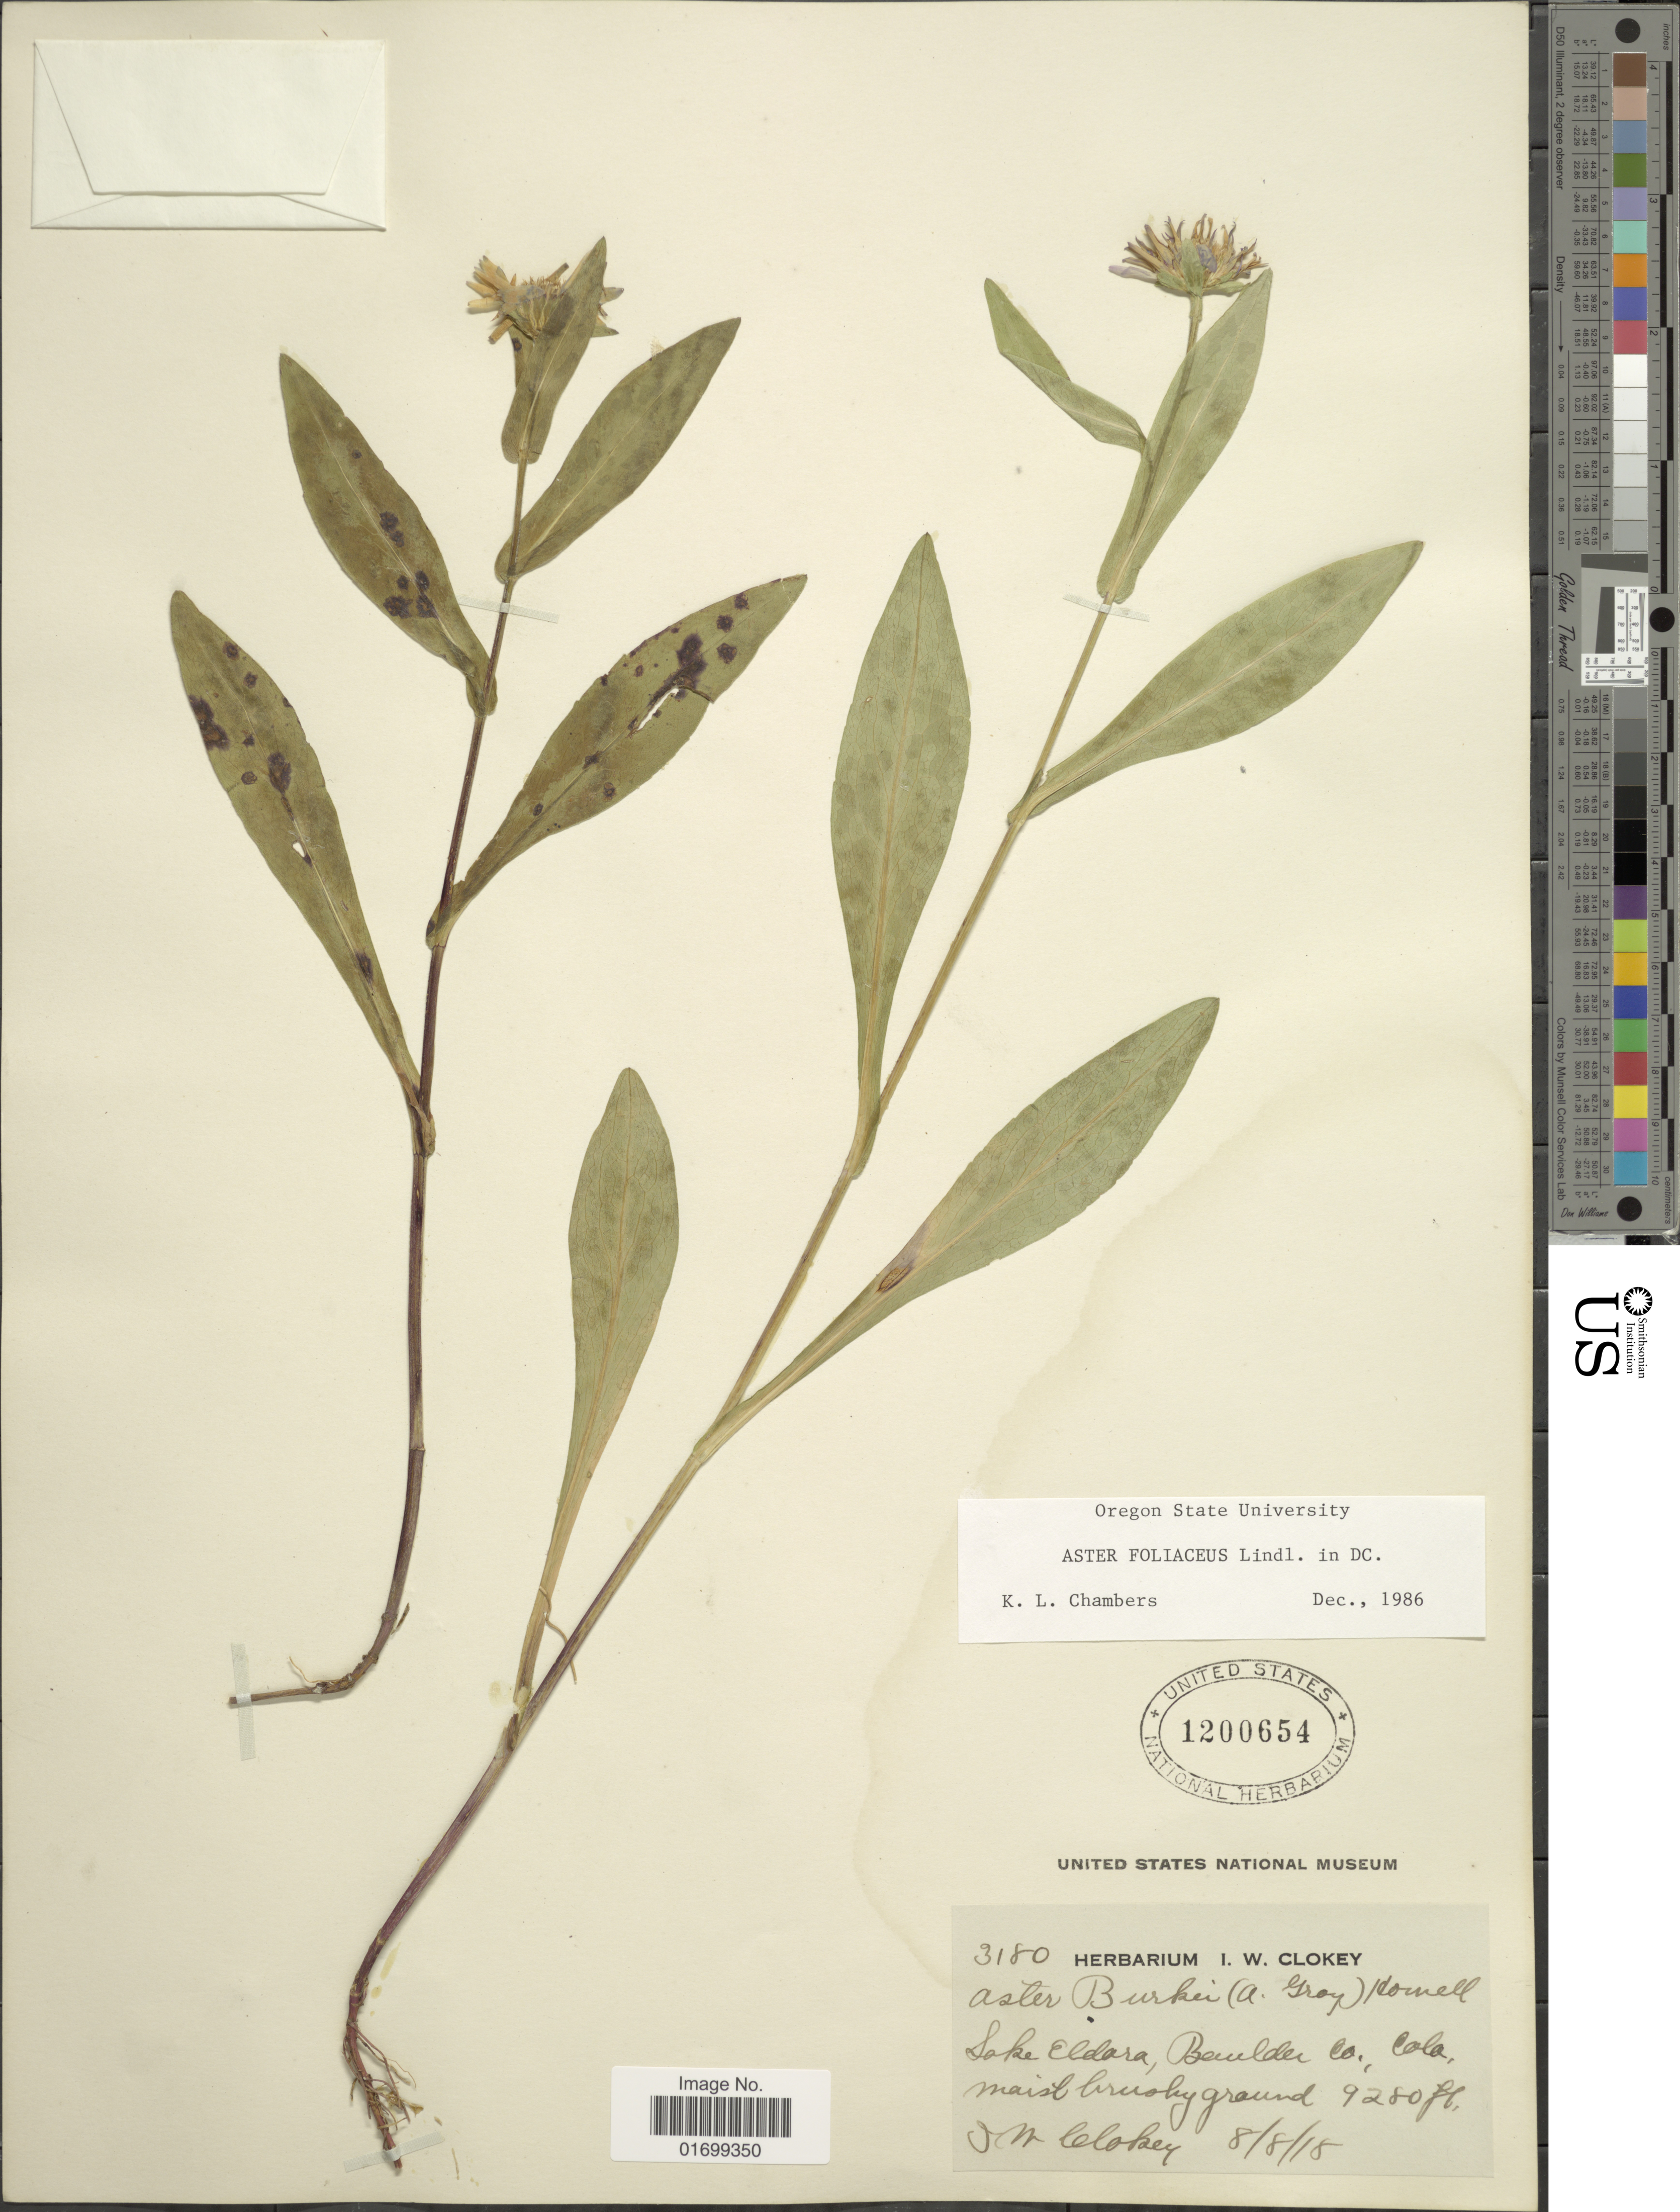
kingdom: Plantae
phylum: Tracheophyta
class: Magnoliopsida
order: Asterales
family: Asteraceae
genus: Symphyotrichum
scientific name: Symphyotrichum foliaceum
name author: (Lindl. ex DC.) G.L. Nesom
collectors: I. W. Clokey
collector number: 3180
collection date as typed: Transcribed d/m/y: 8/8/18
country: United States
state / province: Colorado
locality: Lake Eldara, Boulder Co.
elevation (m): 2829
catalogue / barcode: US 1200654